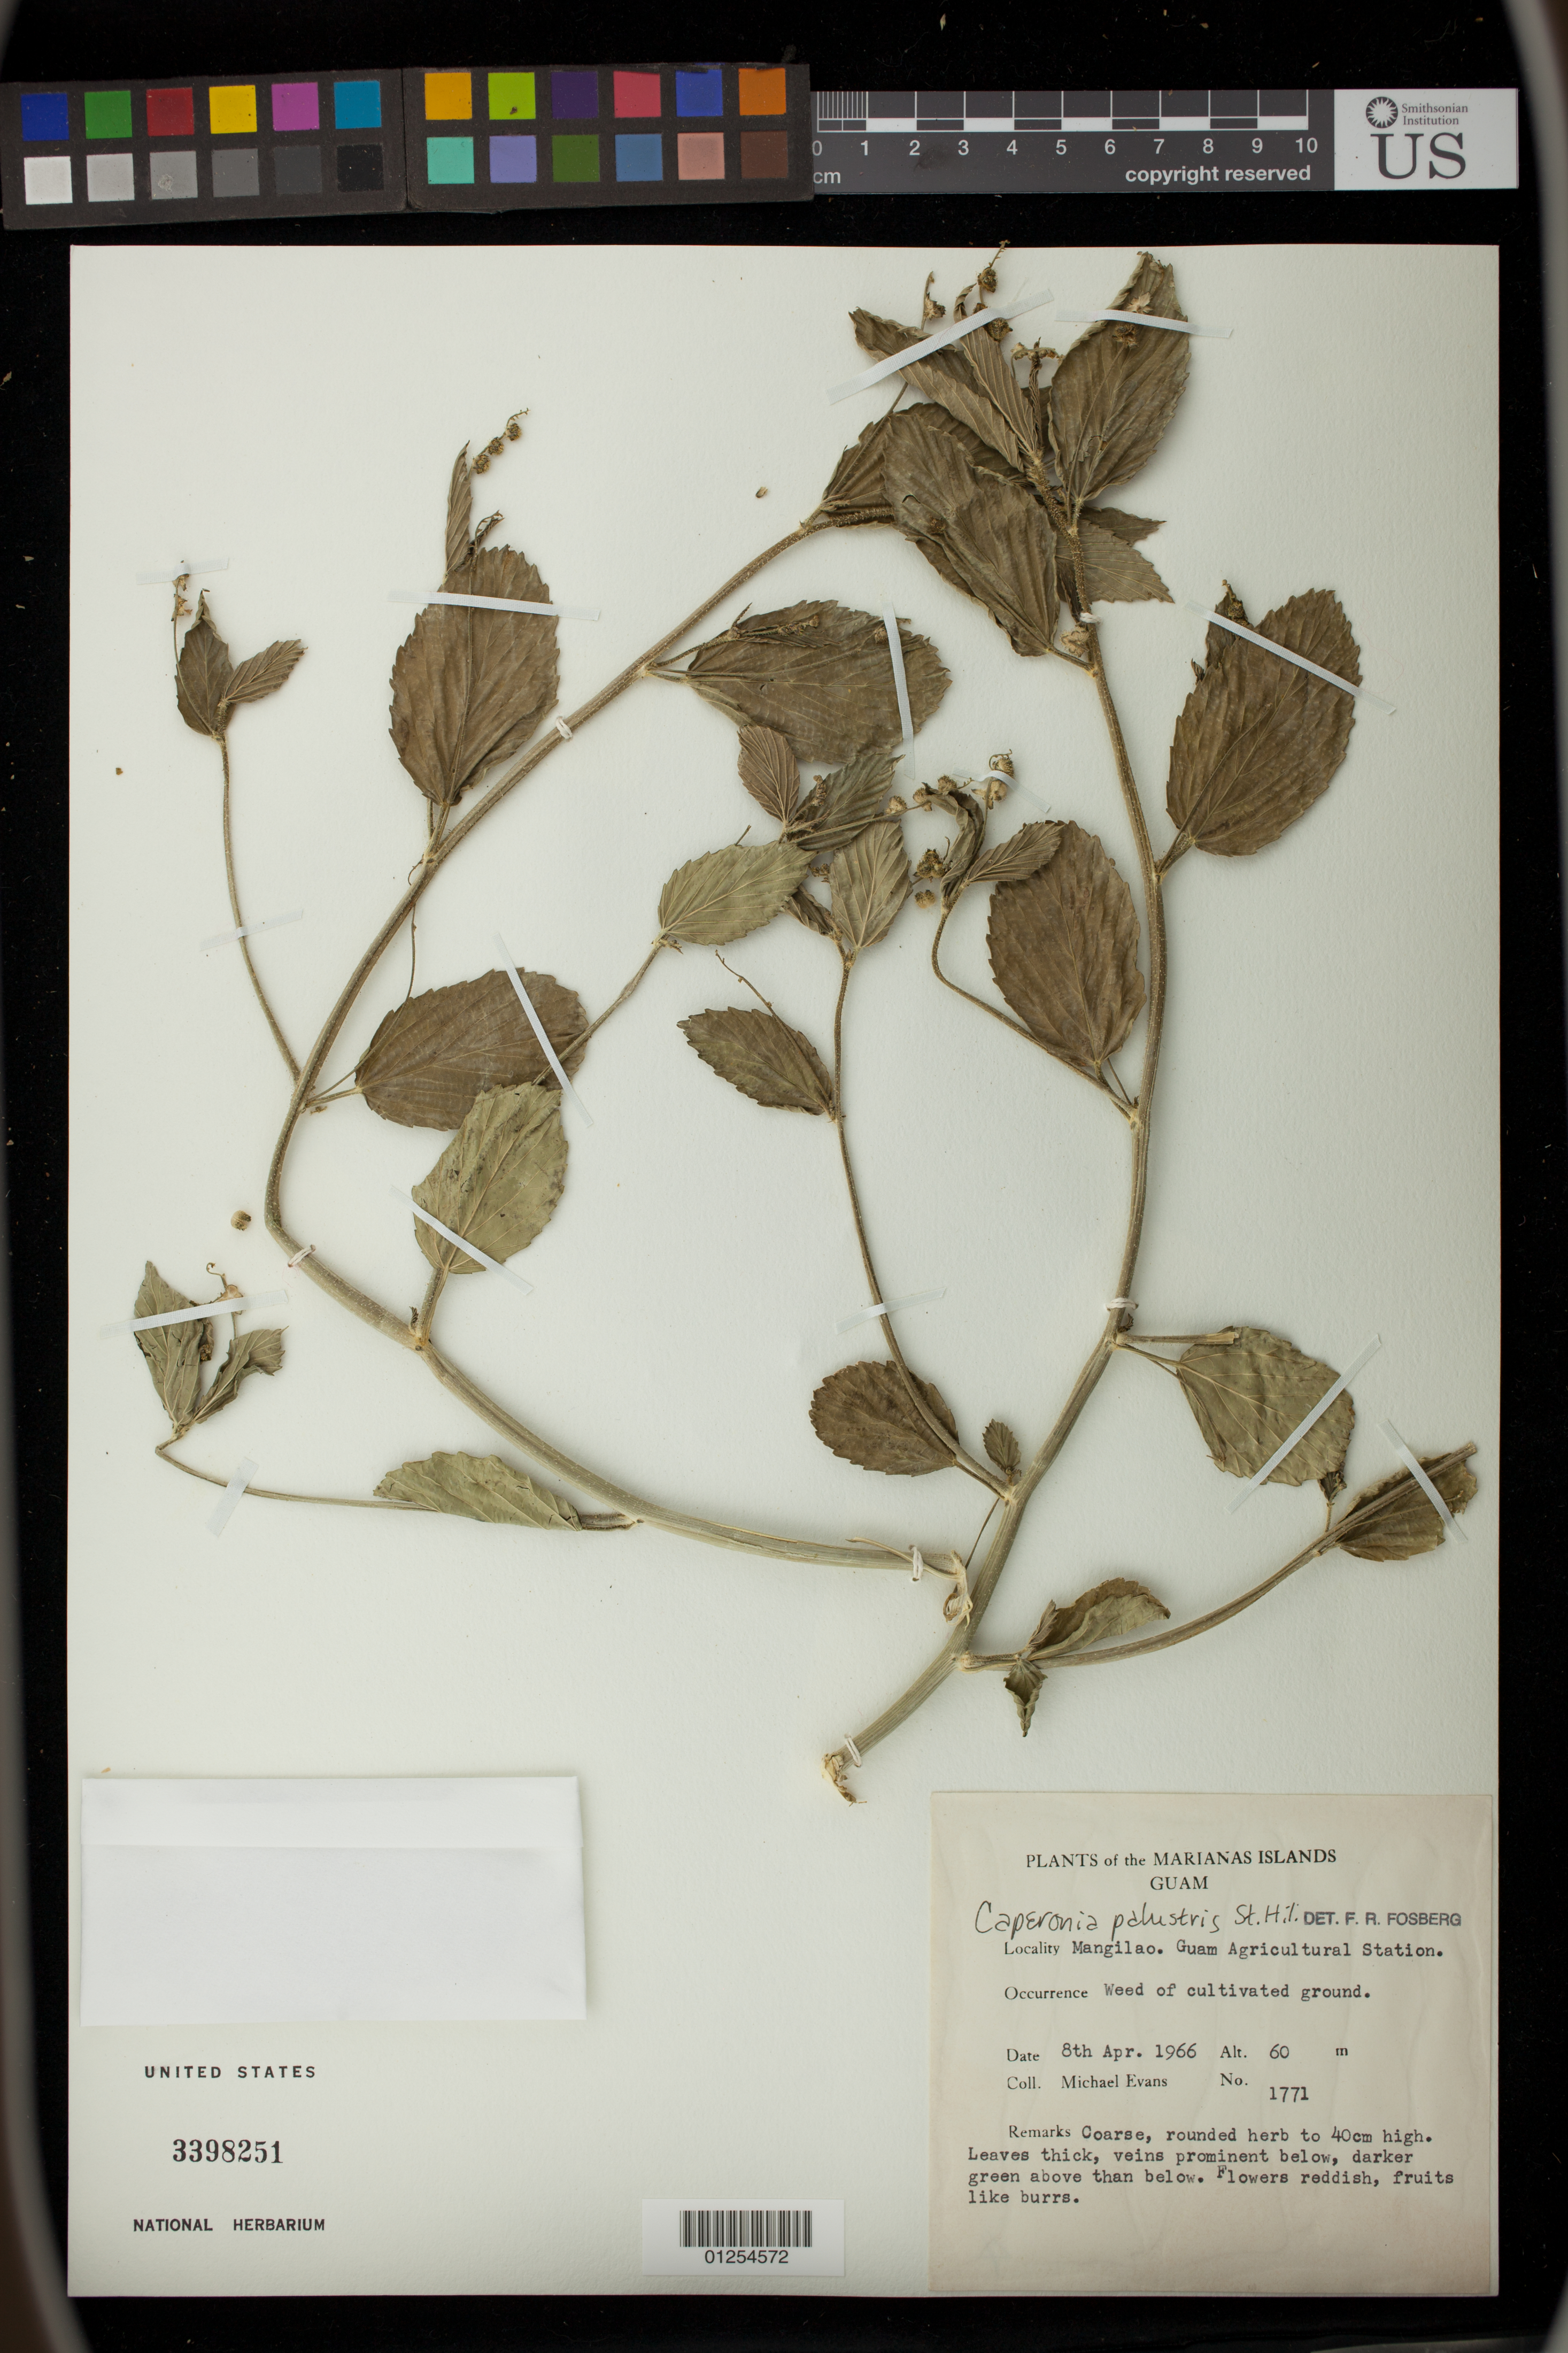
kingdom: Plantae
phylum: Tracheophyta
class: Magnoliopsida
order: Malpighiales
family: Euphorbiaceae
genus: Caperonia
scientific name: Caperonia palustris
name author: (L.) A. St.-Hil.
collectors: M. Evans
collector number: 1771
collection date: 1966-04-08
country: Guam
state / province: Mangilao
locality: Guam Agricultural Station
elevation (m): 60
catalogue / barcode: US 3398251